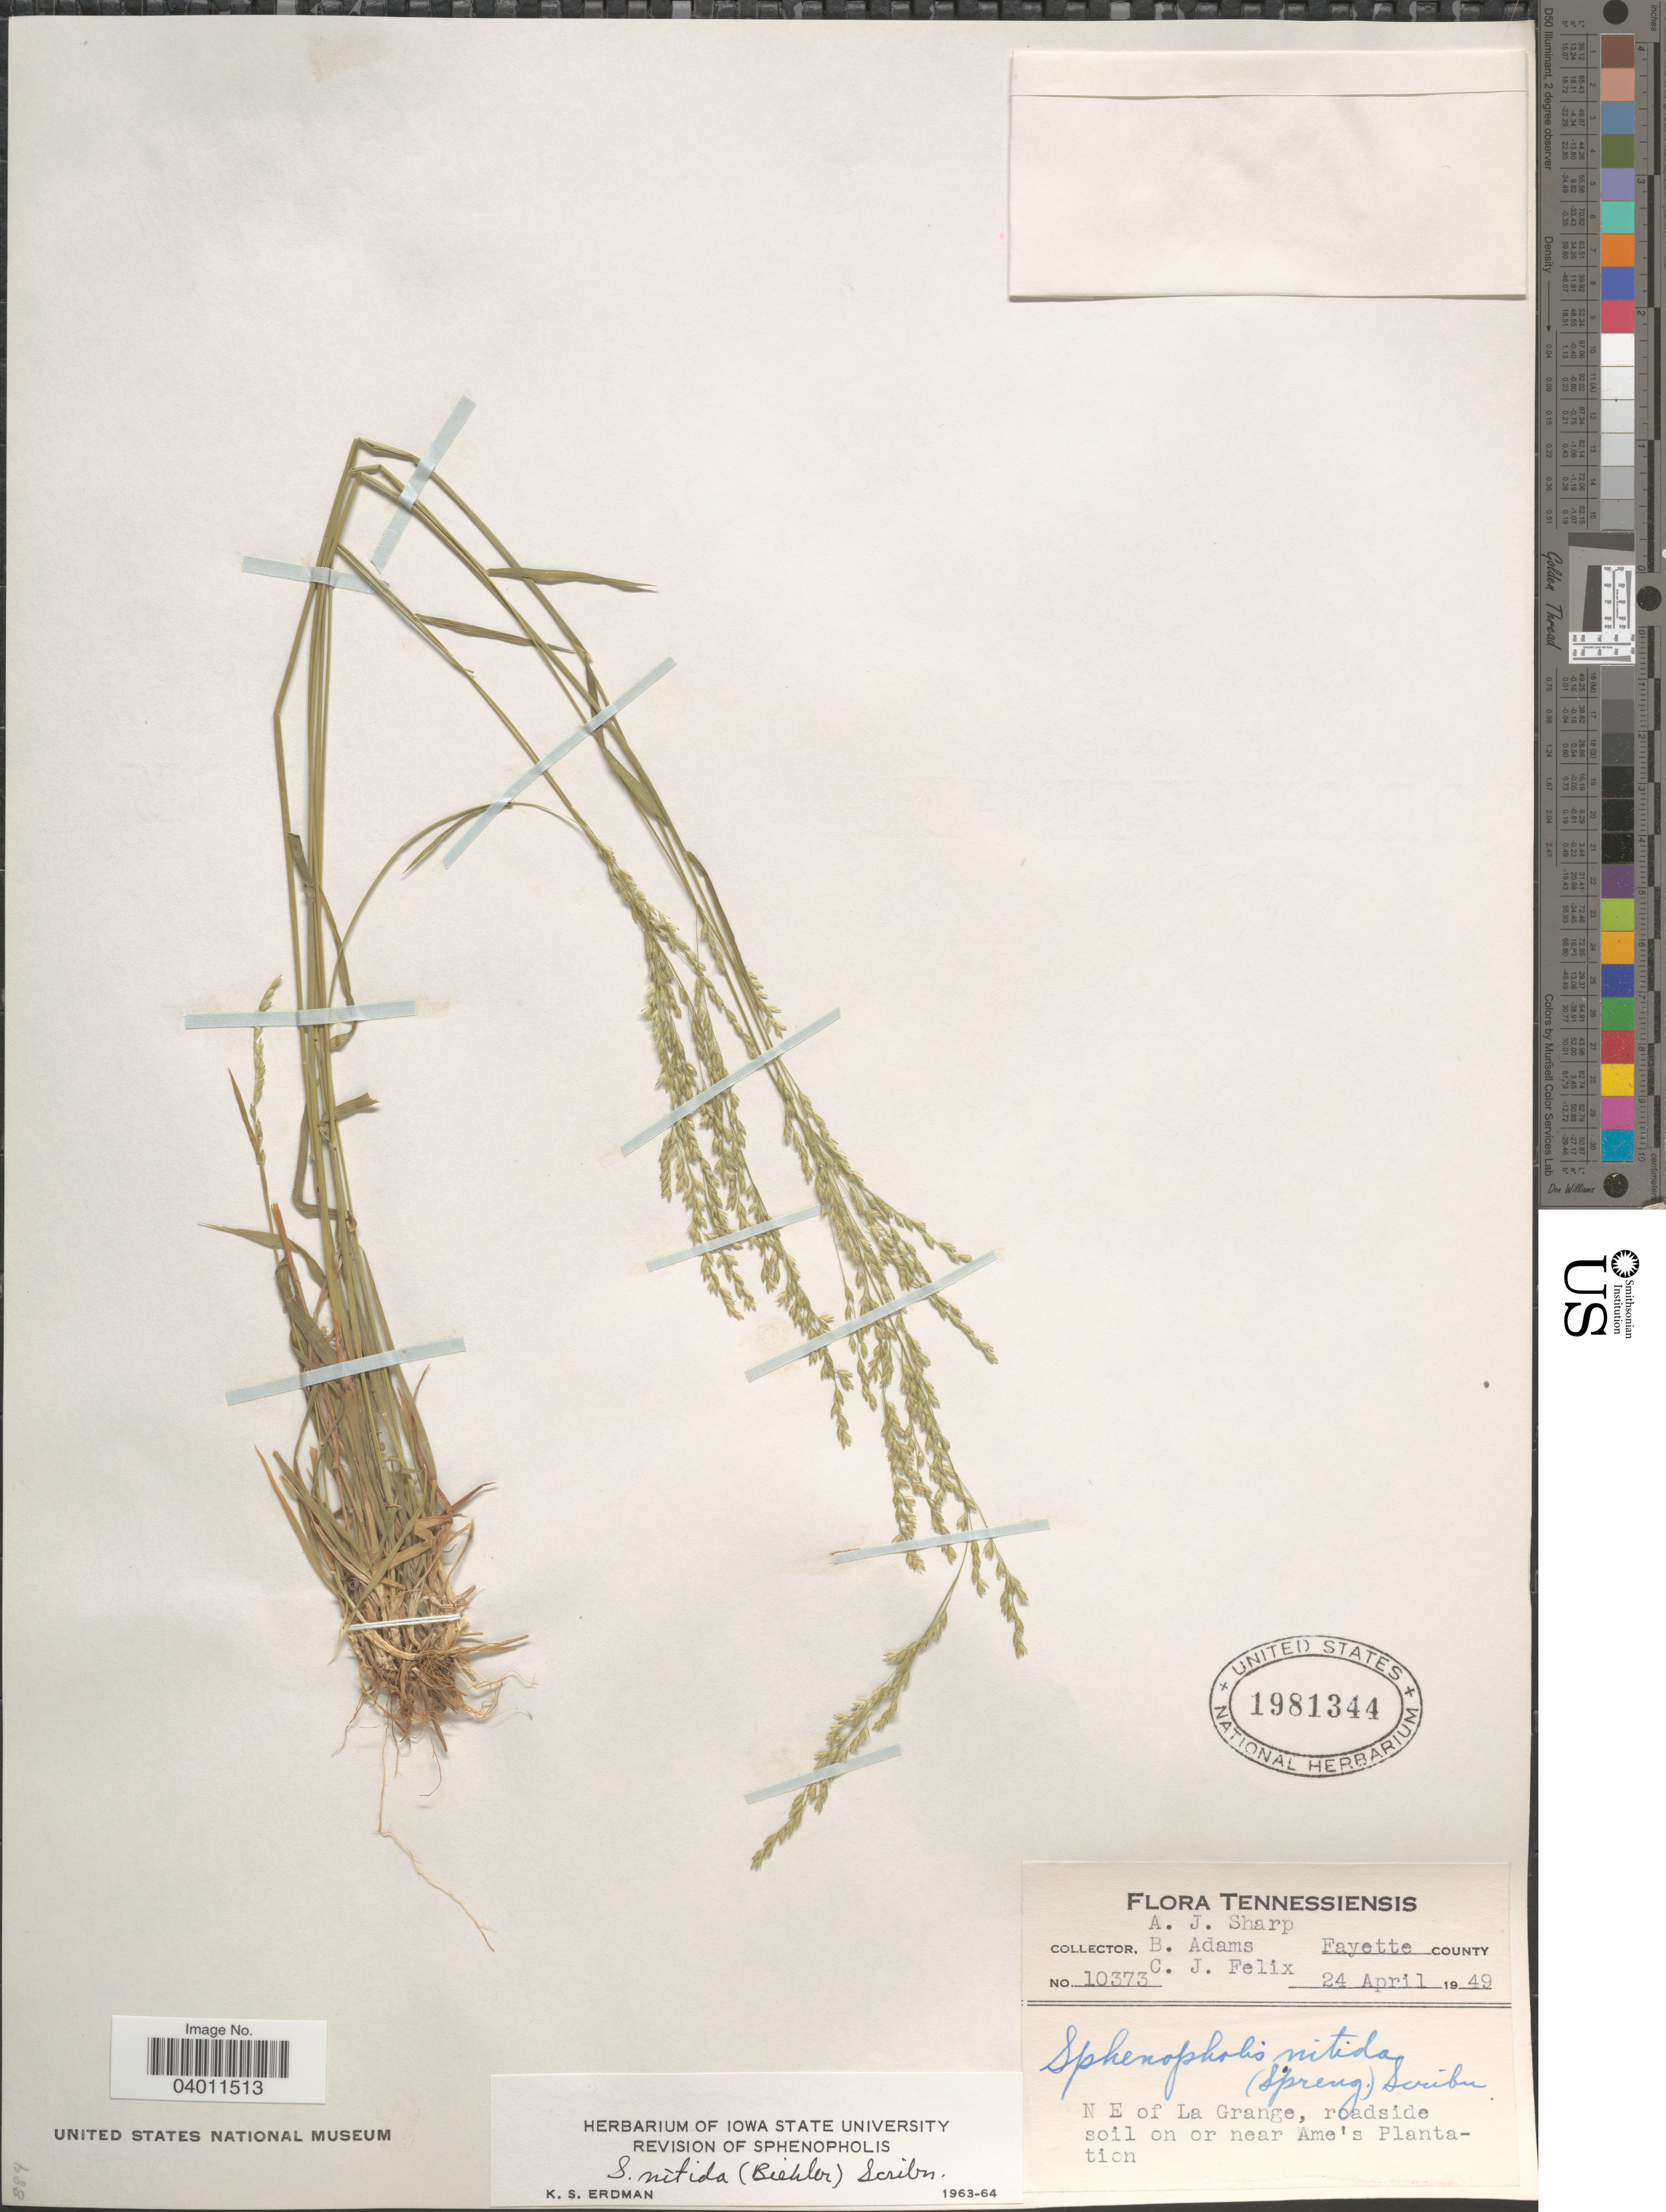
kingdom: Plantae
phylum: Tracheophyta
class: Liliopsida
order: Poales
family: Poaceae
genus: Sphenopholis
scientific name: Sphenopholis nitida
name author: (Biehler) Scribn.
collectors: A. J. Sharp, B. Adams & C. Felix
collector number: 10373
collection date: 1949-04-24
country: United States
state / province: Tennessee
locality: Fayette County. N E of La Grange, roadside soil on or near Ame's Plantation.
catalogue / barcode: US 1981344